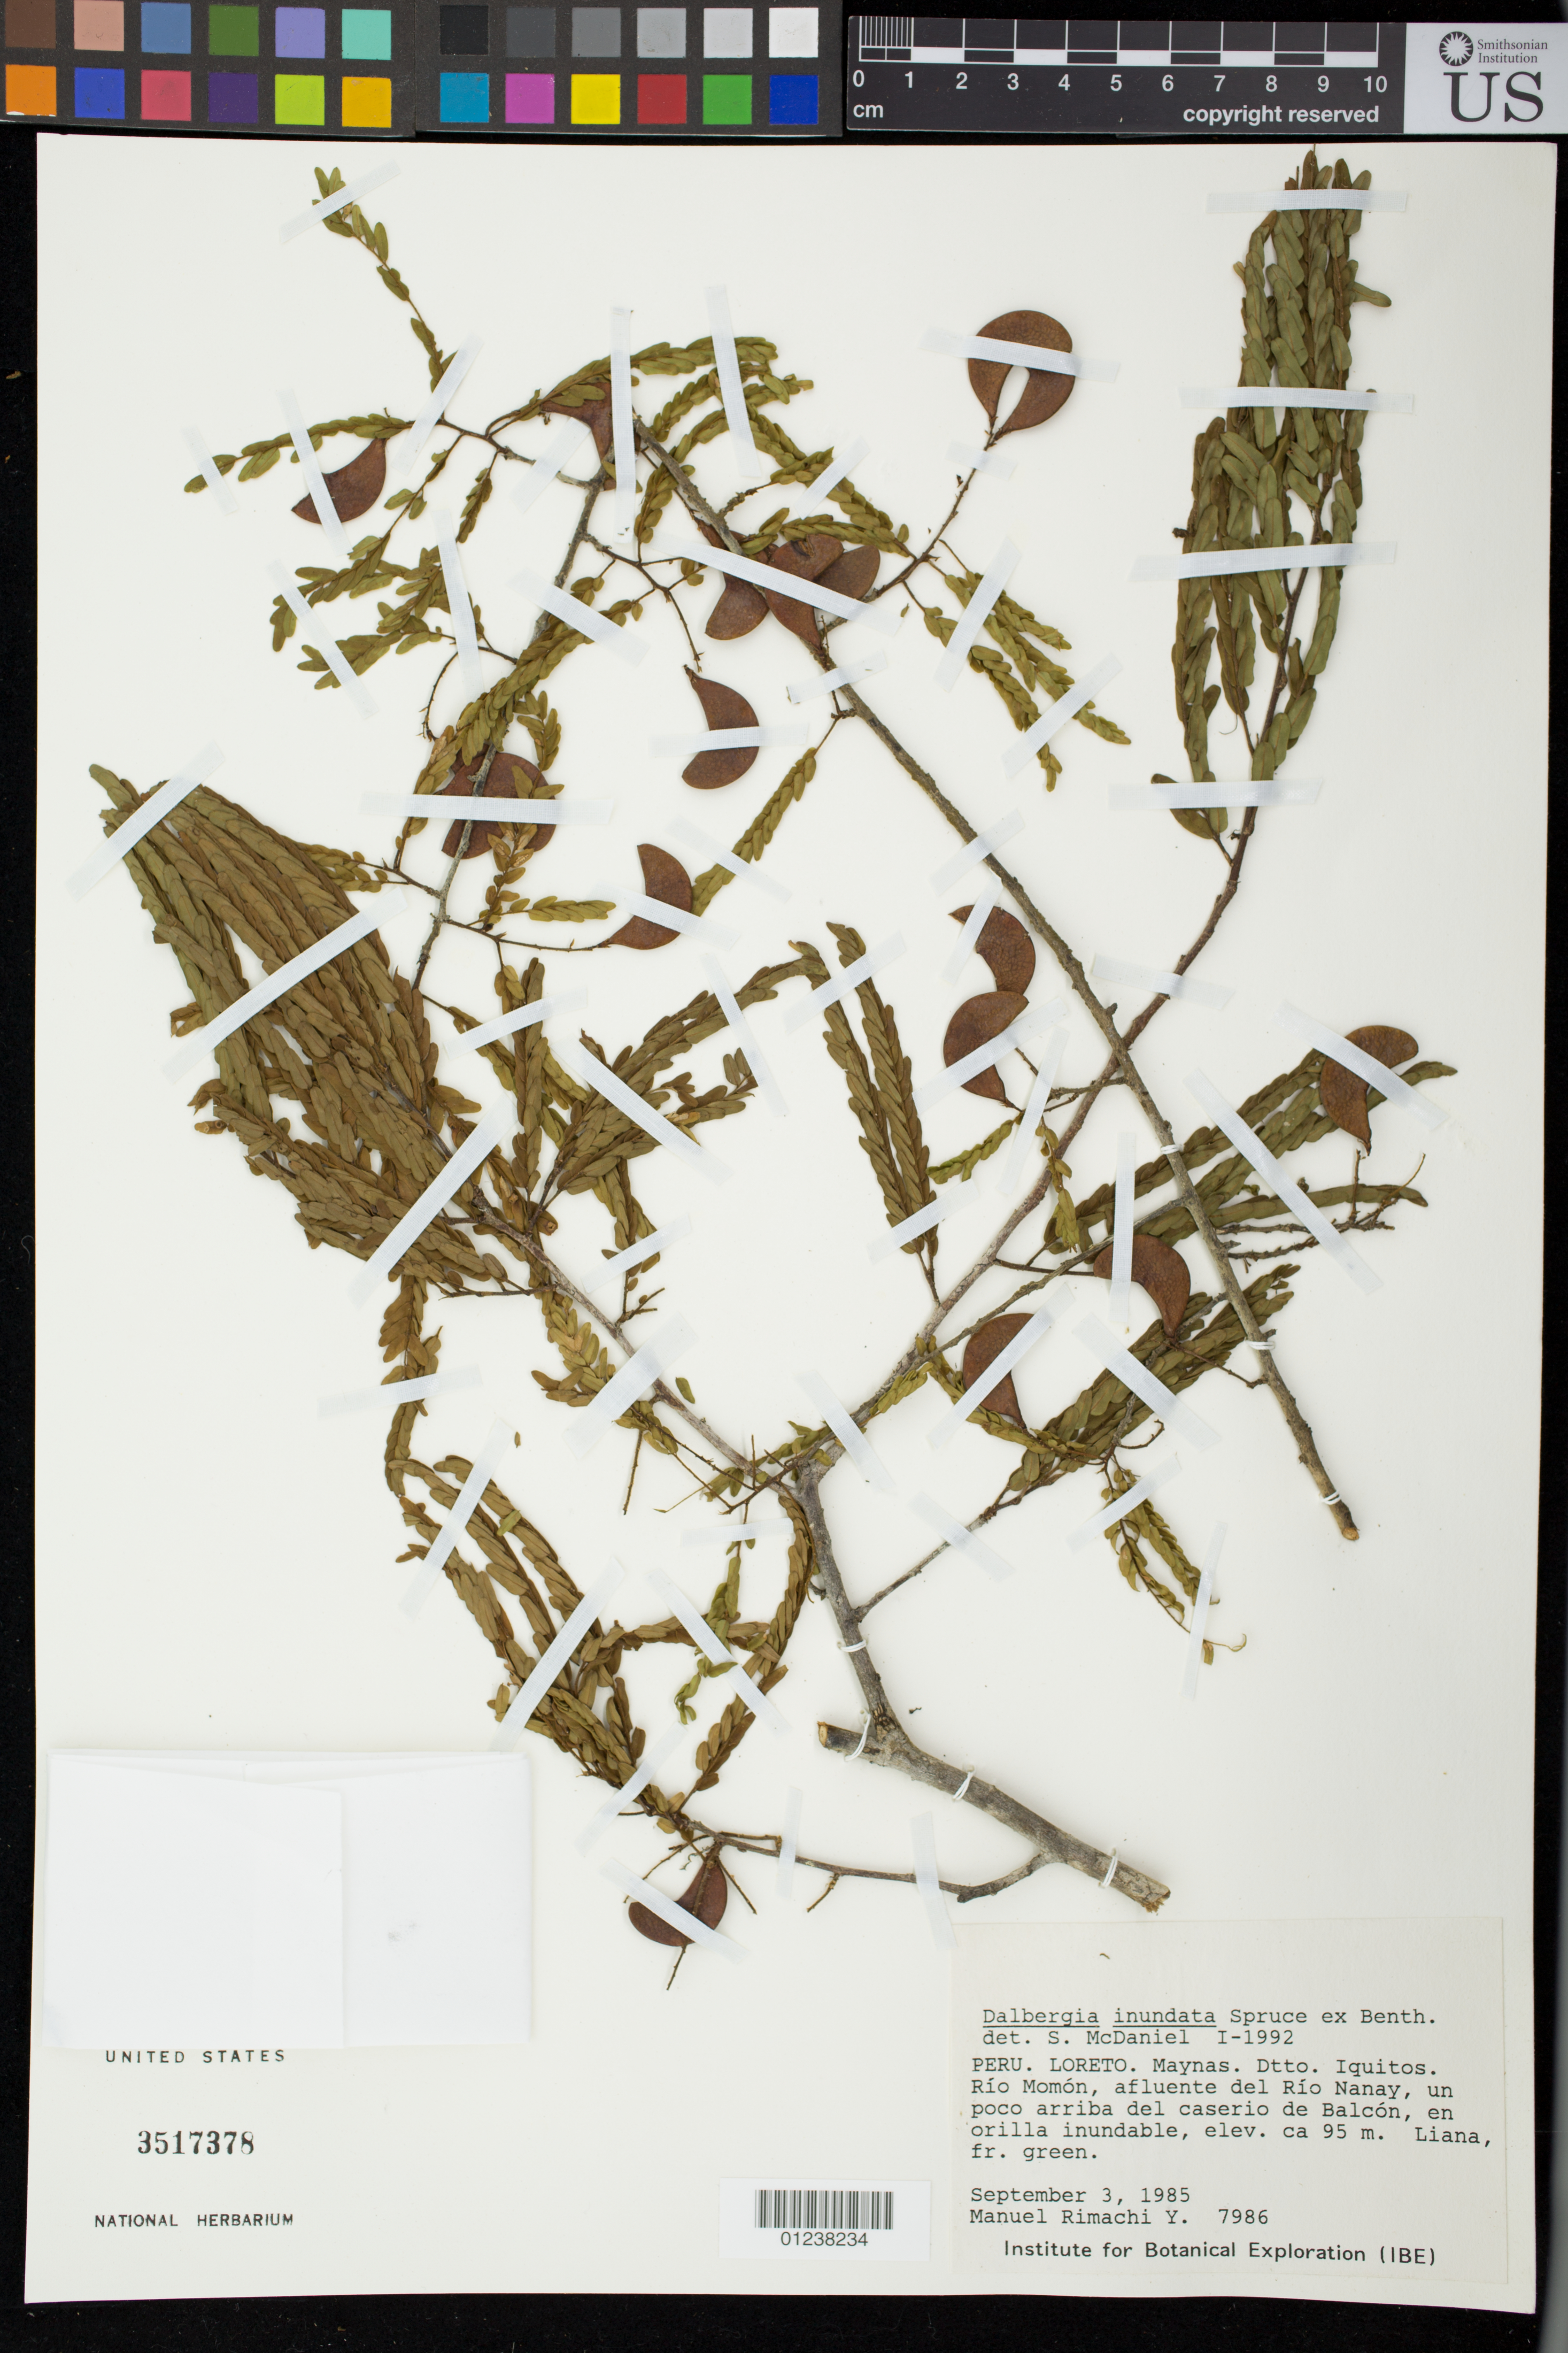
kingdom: Plantae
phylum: Tracheophyta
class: Magnoliopsida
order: Fabales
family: Fabaceae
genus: Dalbergia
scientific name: Dalbergia inundata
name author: Benth.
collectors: M. Rimachi Y.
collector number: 7986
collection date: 1985-09-03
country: Peru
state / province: Loreto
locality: Maynas, Dtto. Iquitos. Rio Momon, afluente del Rio Nanay, un poco arriba del caserio de Balcon.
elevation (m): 95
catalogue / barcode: US 3517378